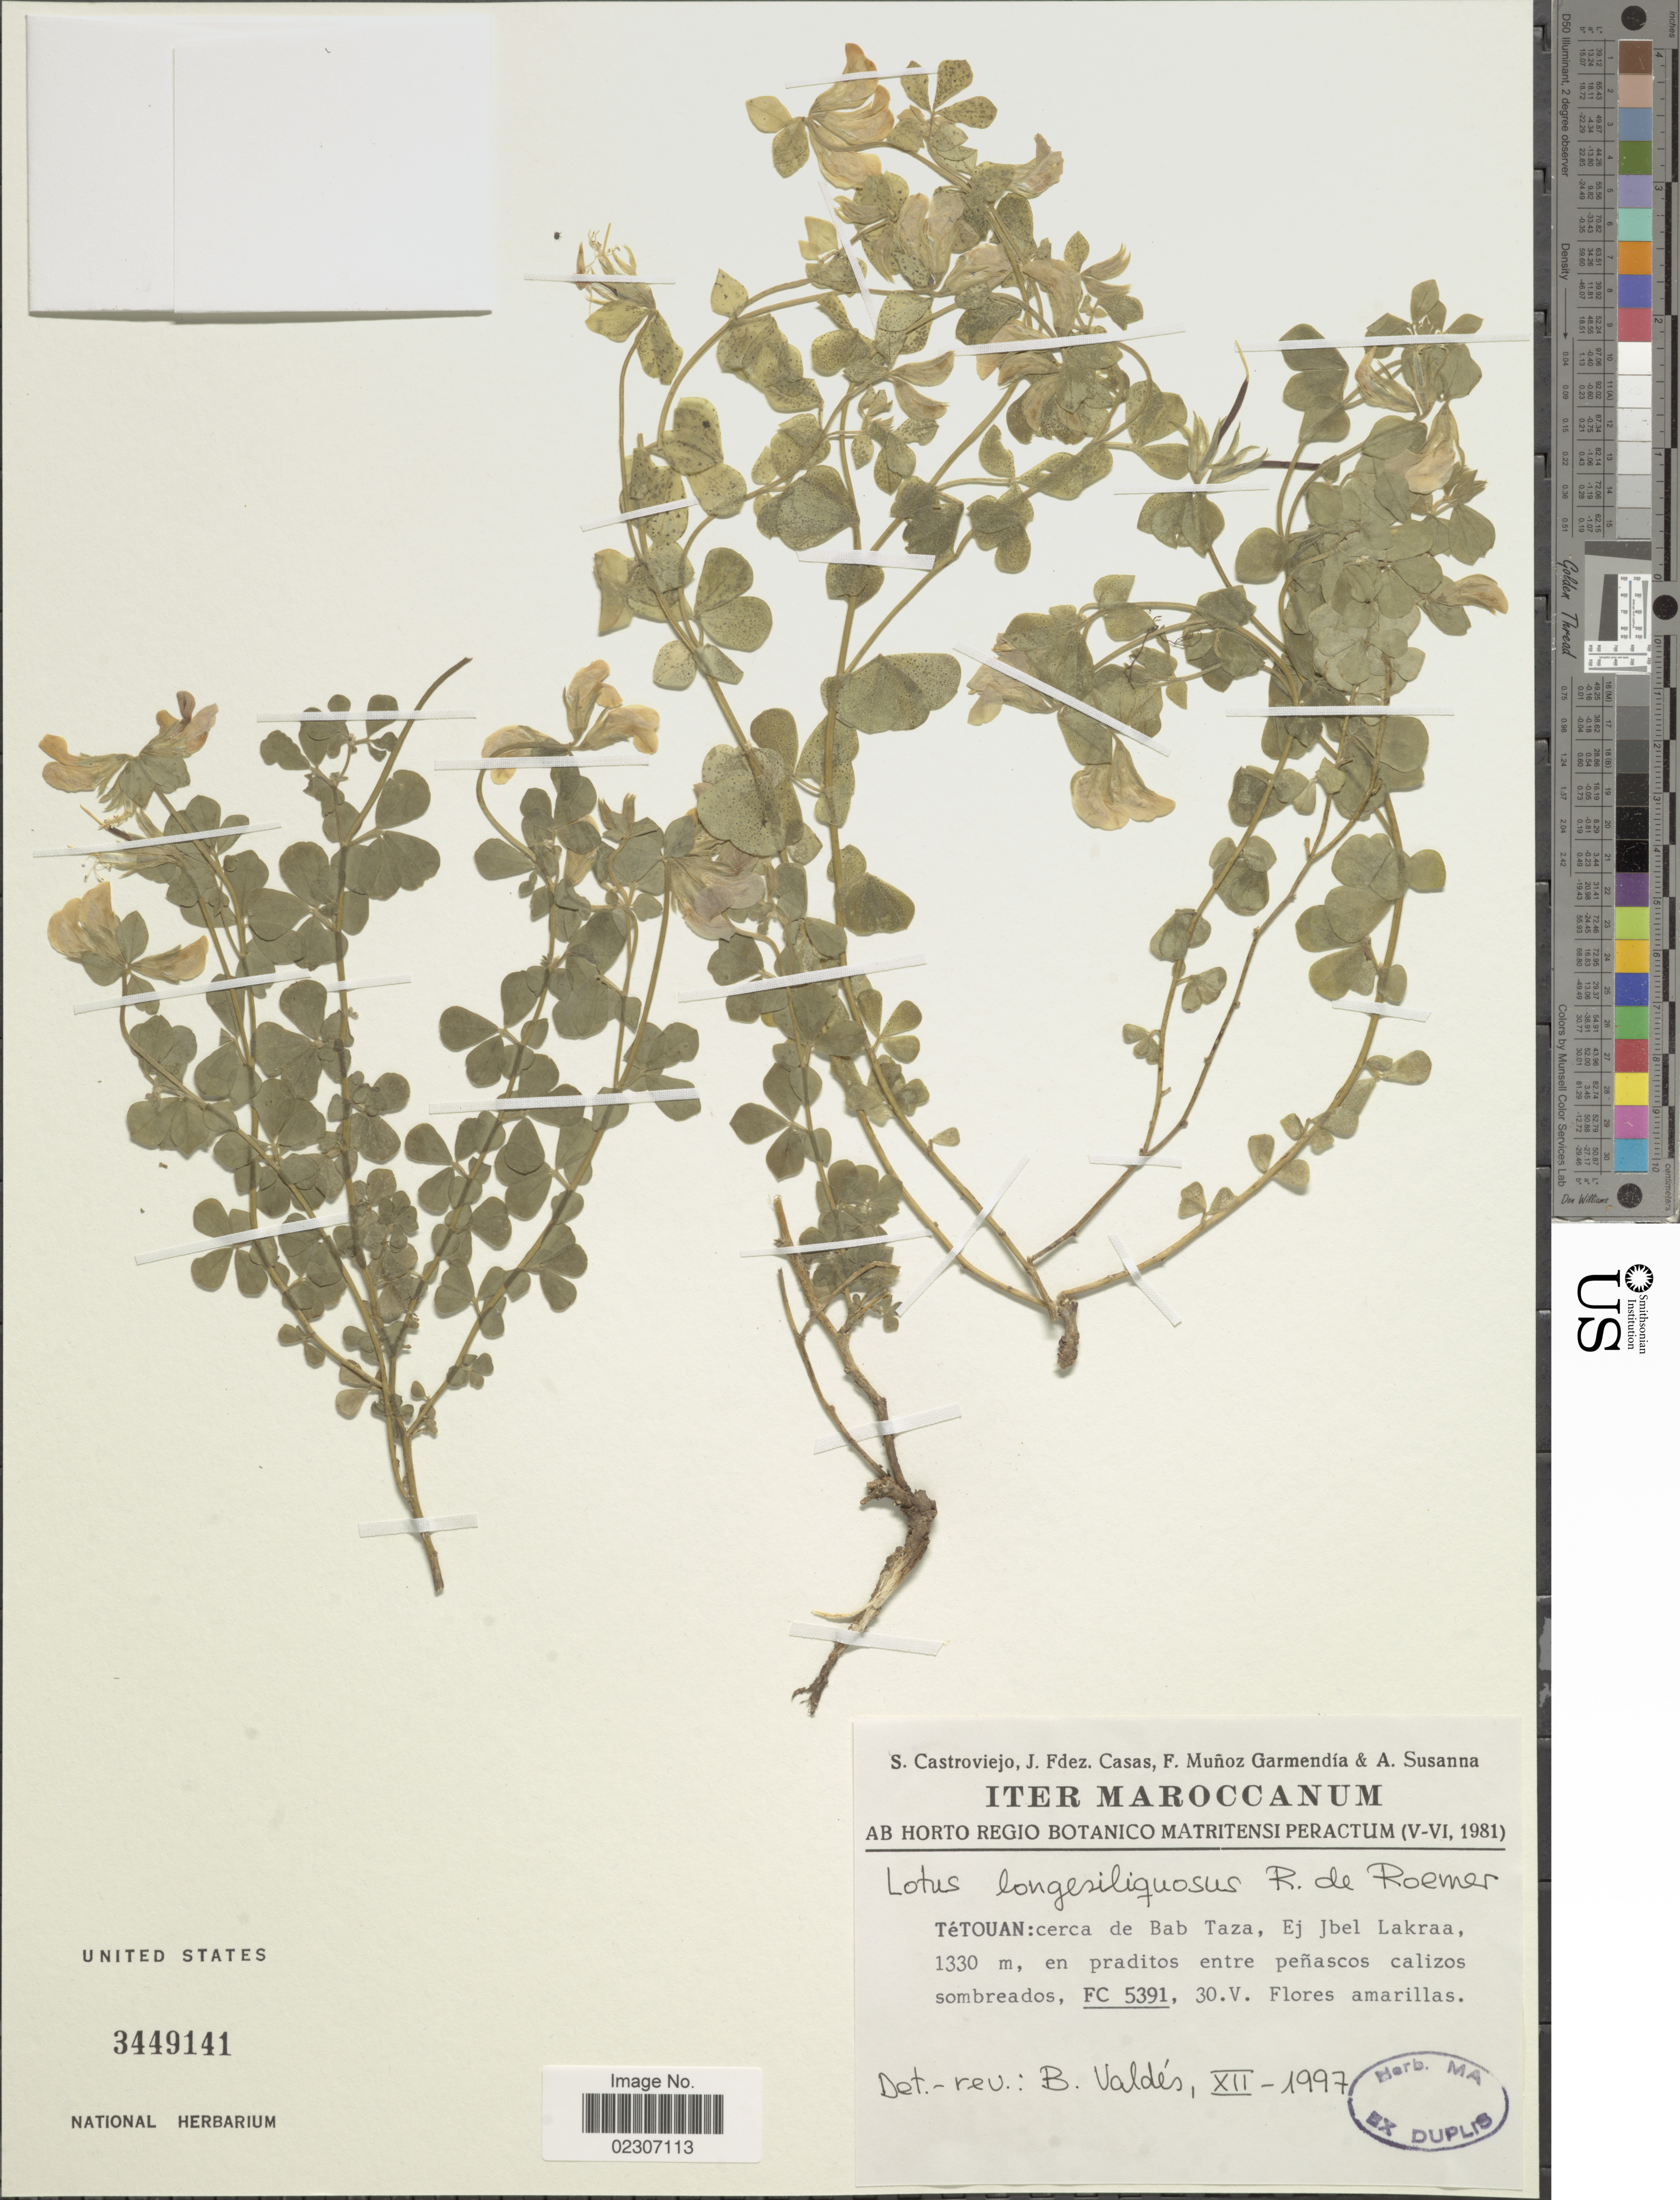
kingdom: Plantae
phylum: Tracheophyta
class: Magnoliopsida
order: Fabales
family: Fabaceae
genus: Lotus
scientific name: Lotus longesiliquosus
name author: R.Roem.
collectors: S. Castroviejo, J. Casas, F. Muñoz Garmendia & A. Susanna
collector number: FC5391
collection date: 1981-05-30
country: Morocco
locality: Tetoua: cerca de Bab Taza, El Jbel Lakraa. Maroccanum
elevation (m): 1330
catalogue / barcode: US 3449141